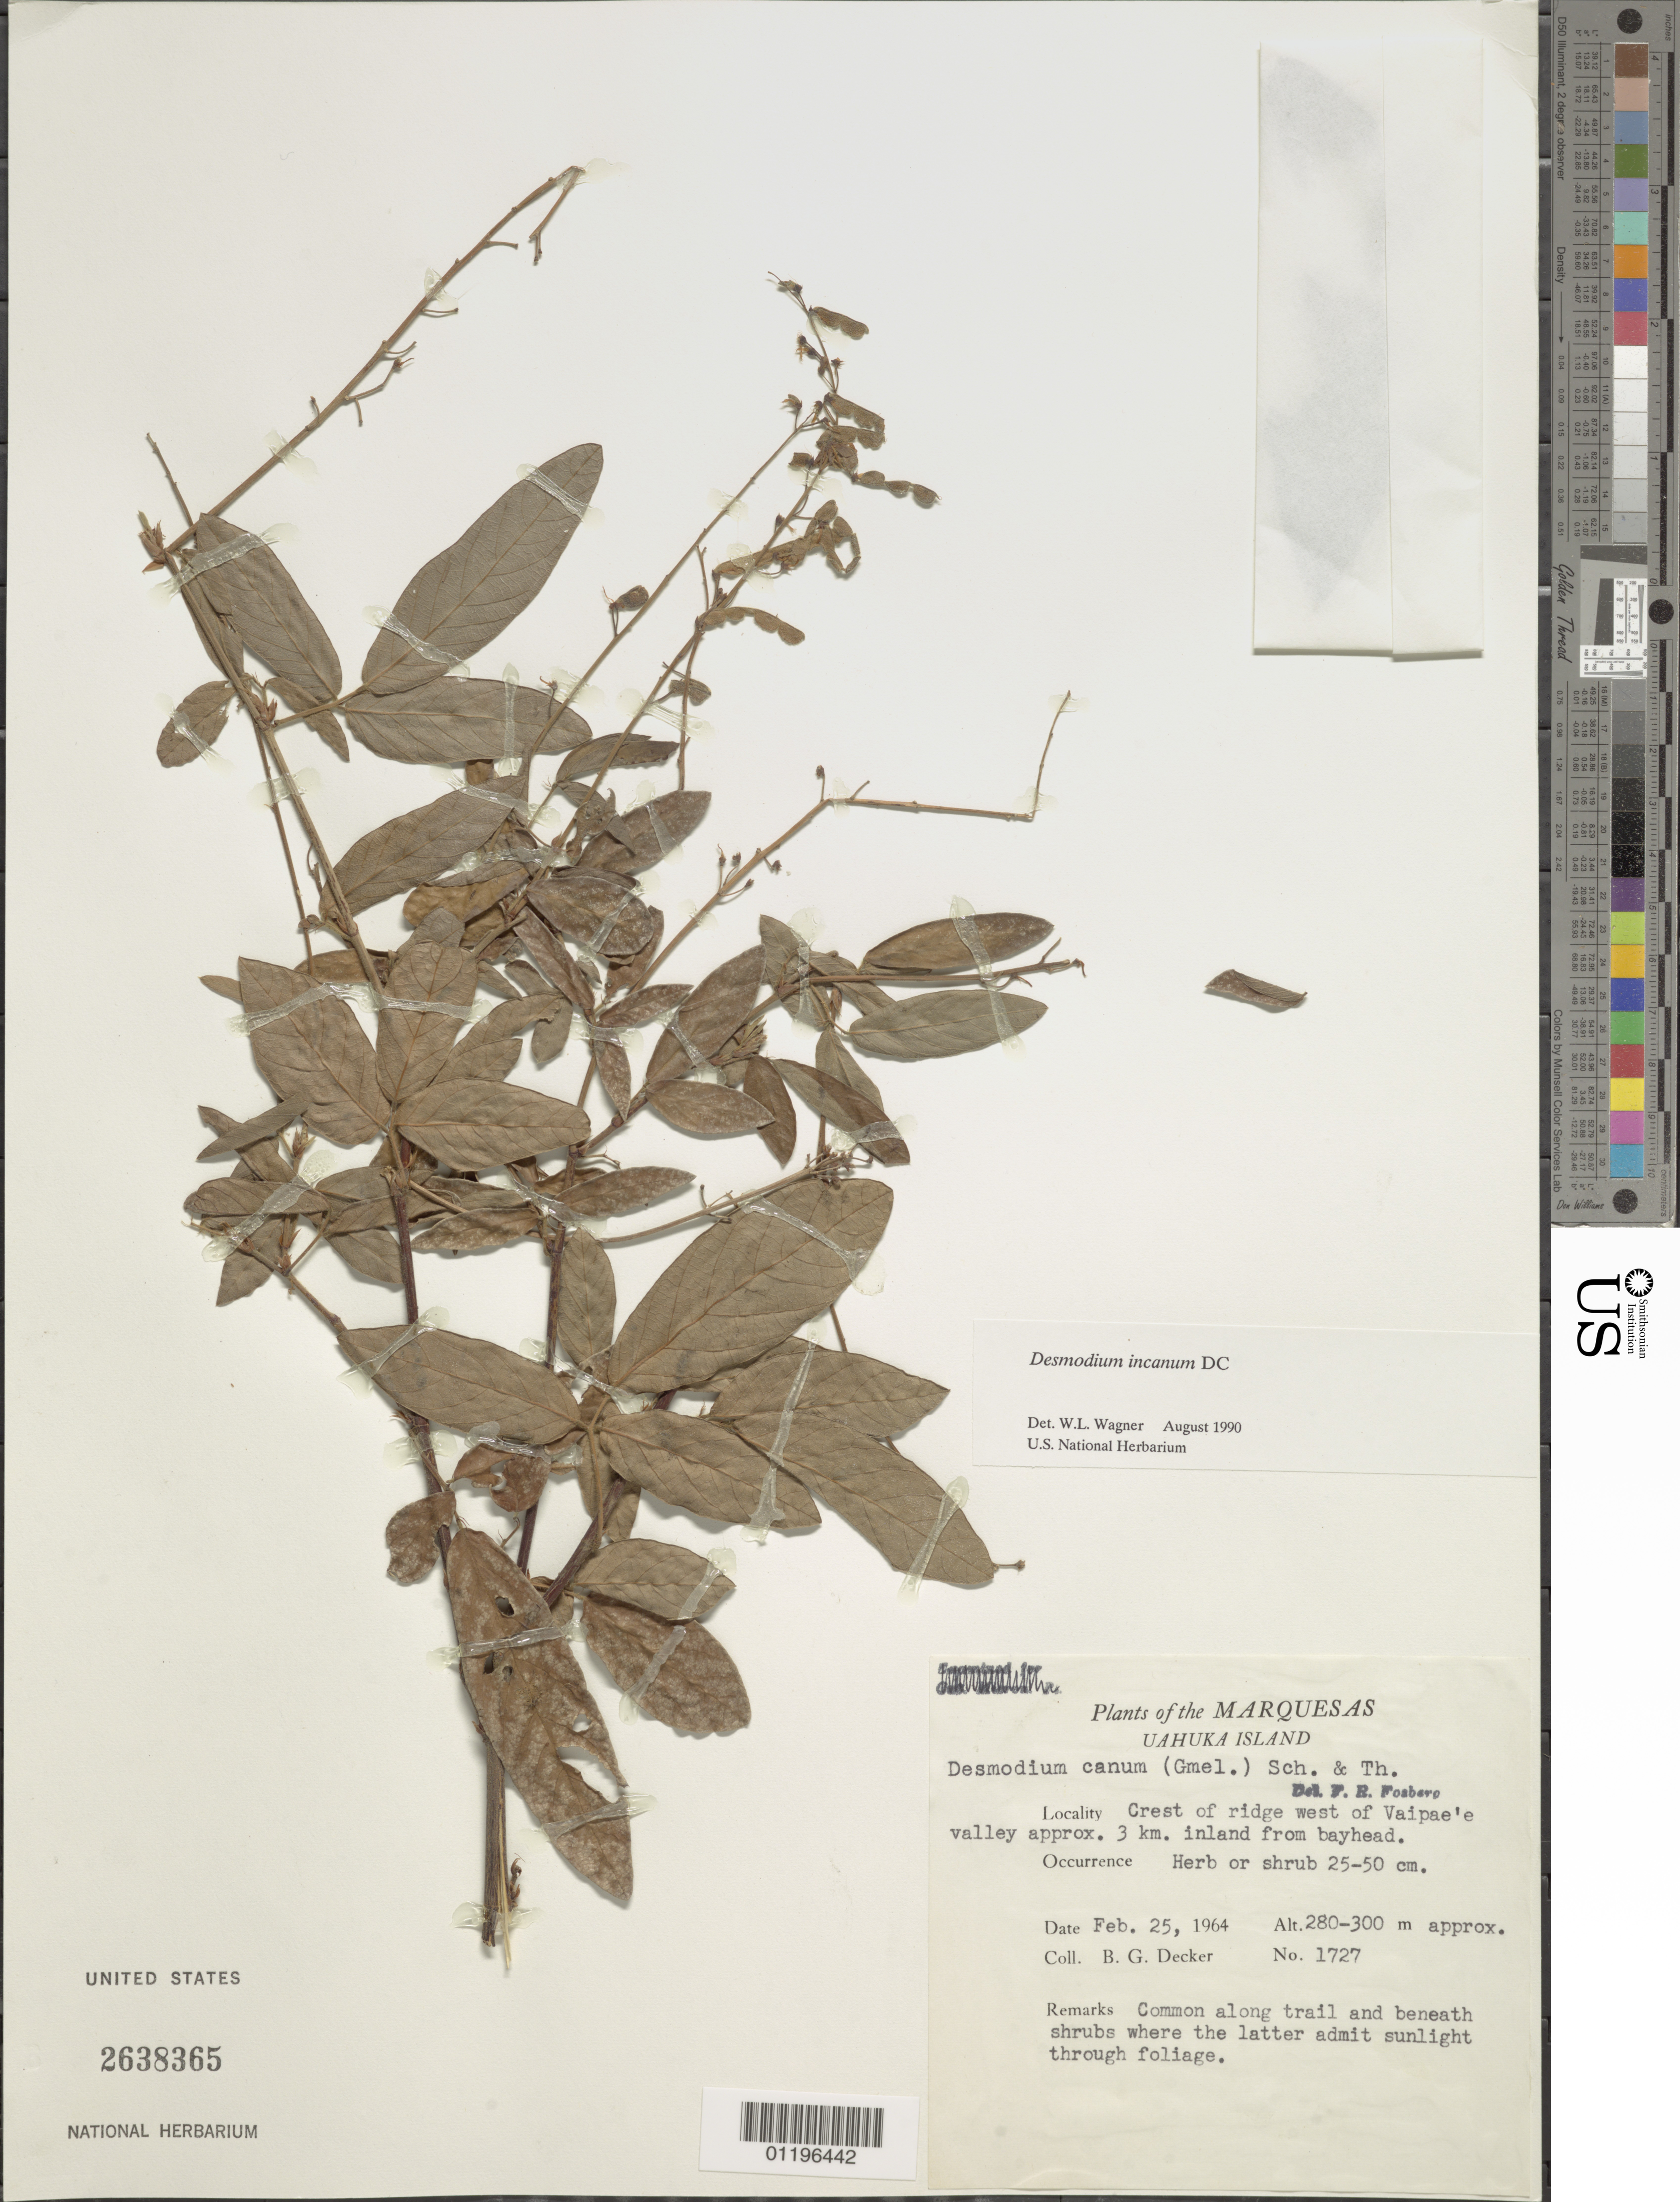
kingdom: Plantae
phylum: Tracheophyta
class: Magnoliopsida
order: Fabales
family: Fabaceae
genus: Desmodium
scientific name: Desmodium incanum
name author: (Sw.) DC.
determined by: Wagner, W. L., (BOT), Smithsonian Institution - National Museum of Natural History (UNITED STATES)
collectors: B. G. Decker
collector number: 1727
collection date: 1964-02-25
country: French Polynesia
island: Ua Huka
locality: Crest of ridge W of Vaipae'e Valley, 3 km inland from bayhead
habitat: Common along trail and beneath shrubs where the latter admit sunlight through foliage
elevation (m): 280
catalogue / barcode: US 2638365